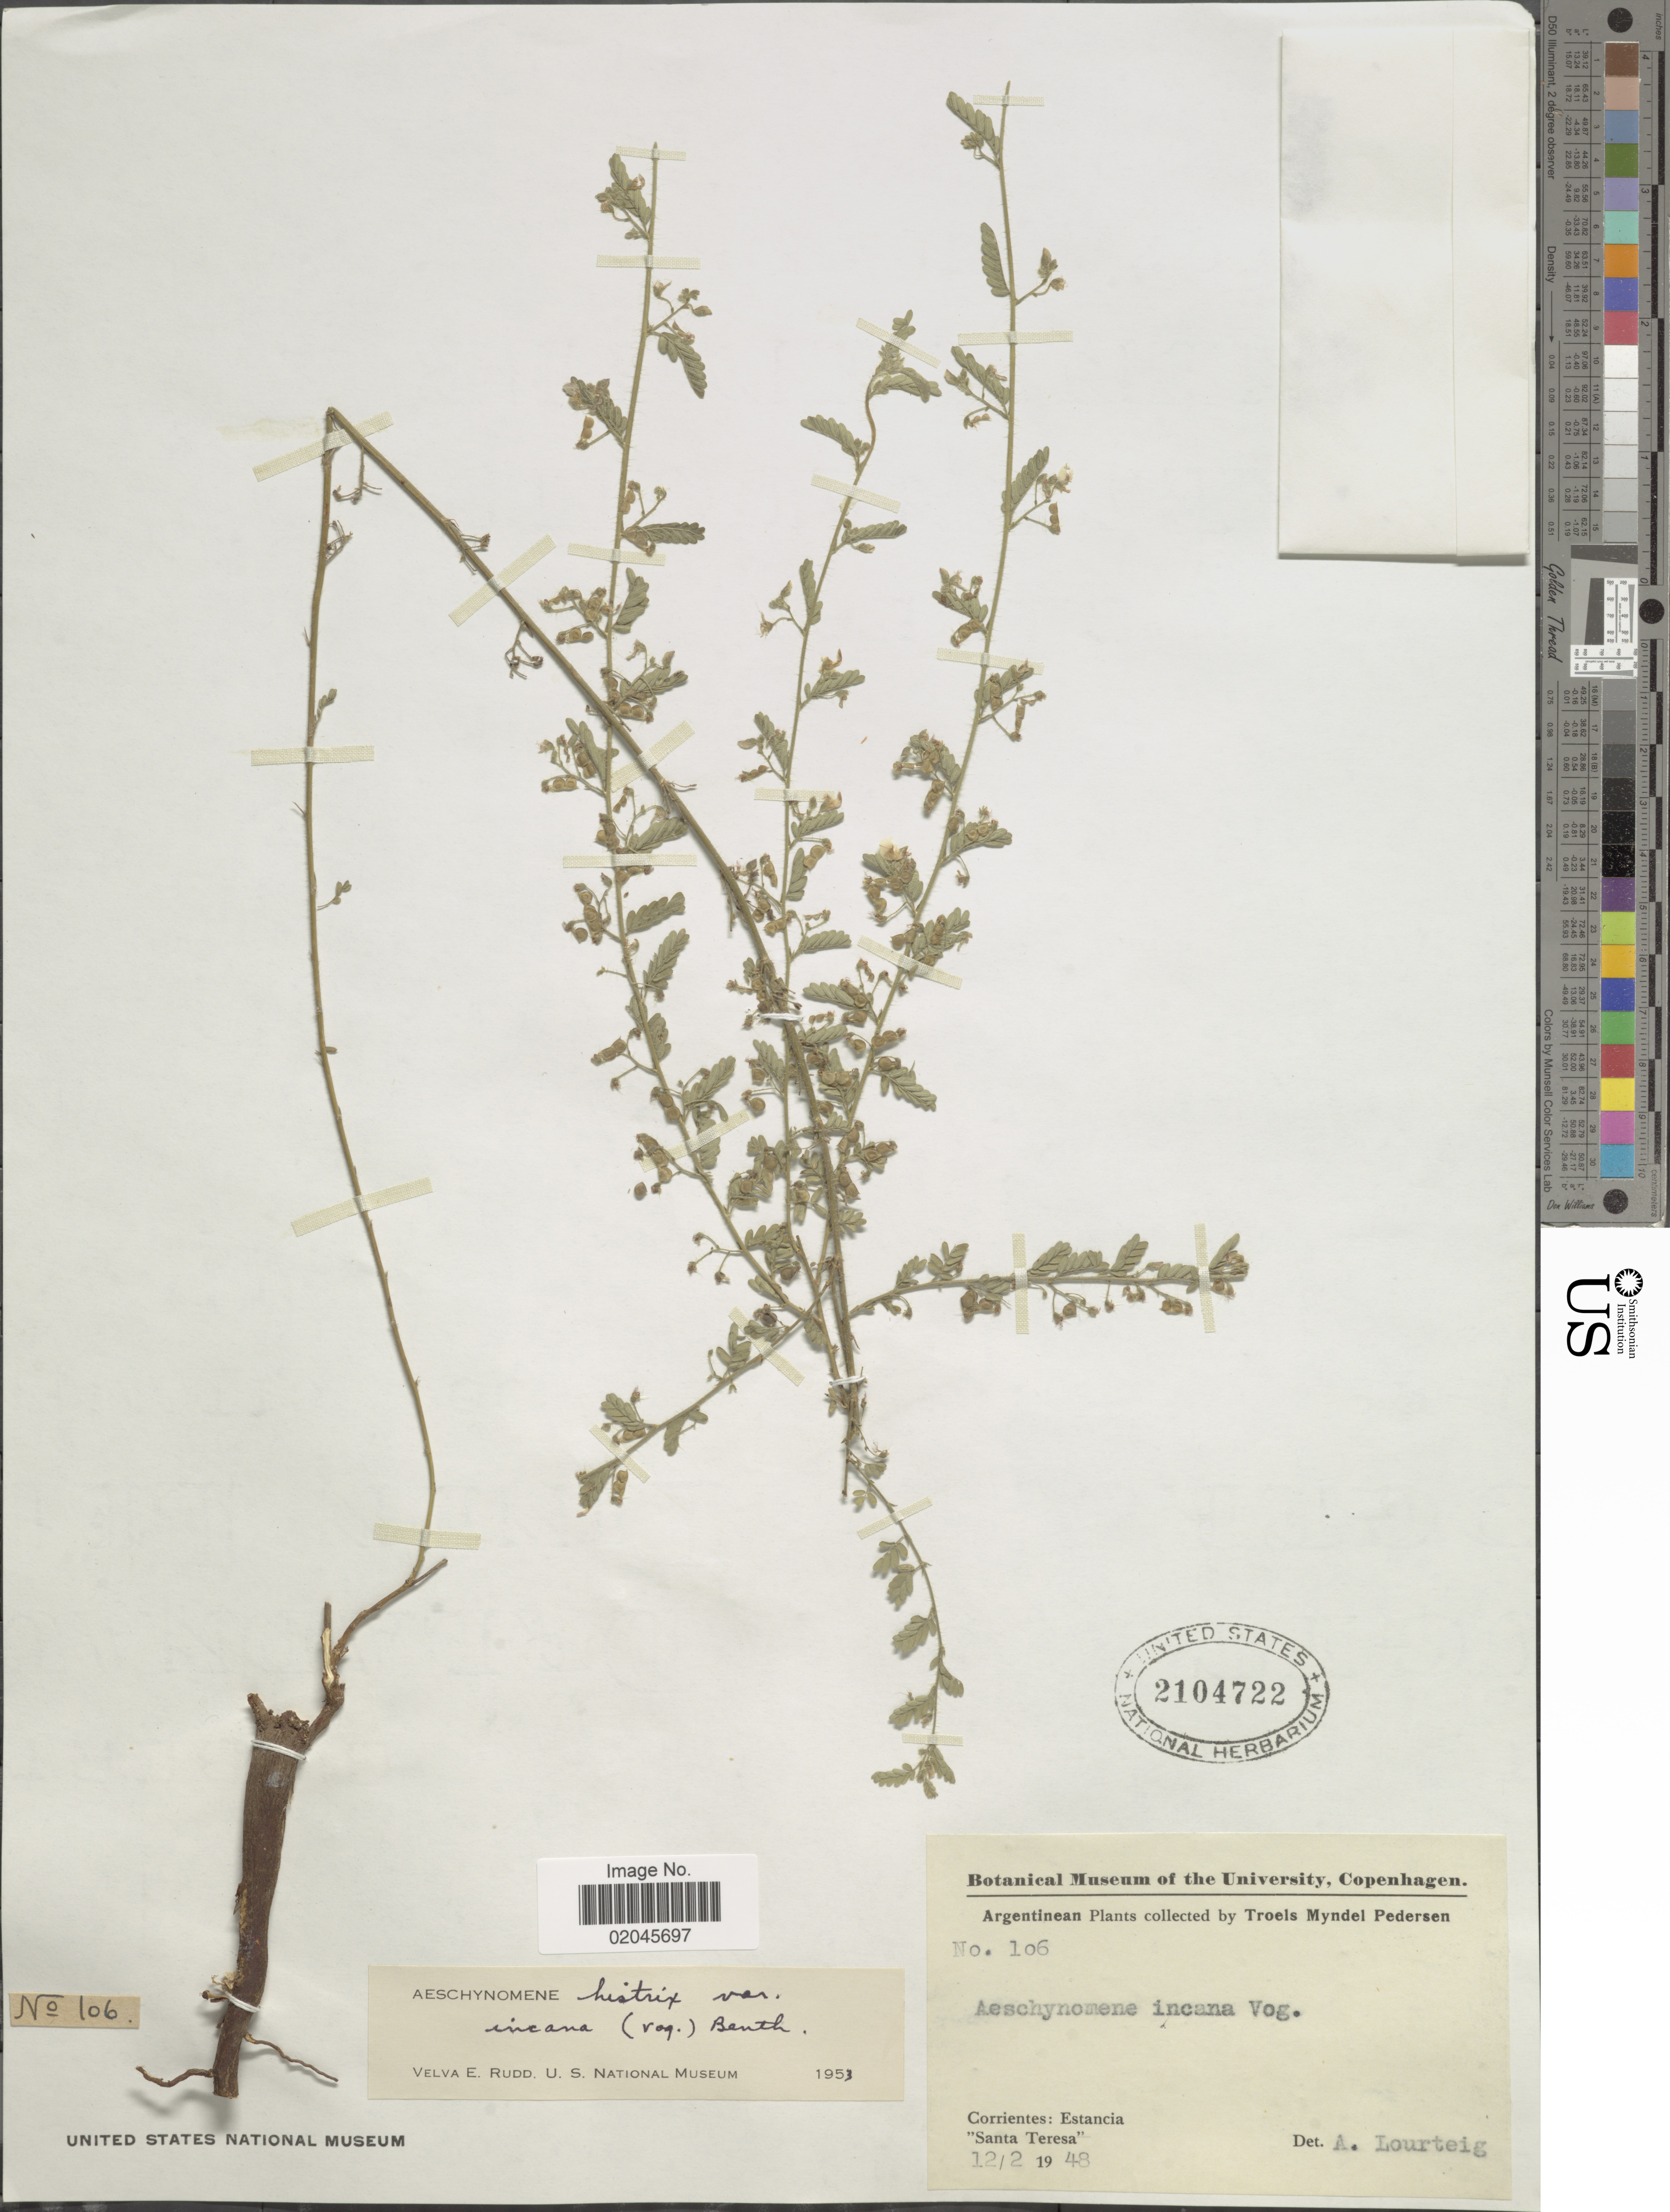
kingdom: Plantae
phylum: Tracheophyta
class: Magnoliopsida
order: Fabales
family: Fabaceae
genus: Aeschynomene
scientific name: Aeschynomene histrix var. incana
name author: Benth.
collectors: T. Pederson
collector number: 106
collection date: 1948-02-12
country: Argentina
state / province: Corrientes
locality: Estancia "Santa Teresa".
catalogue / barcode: US 2104722